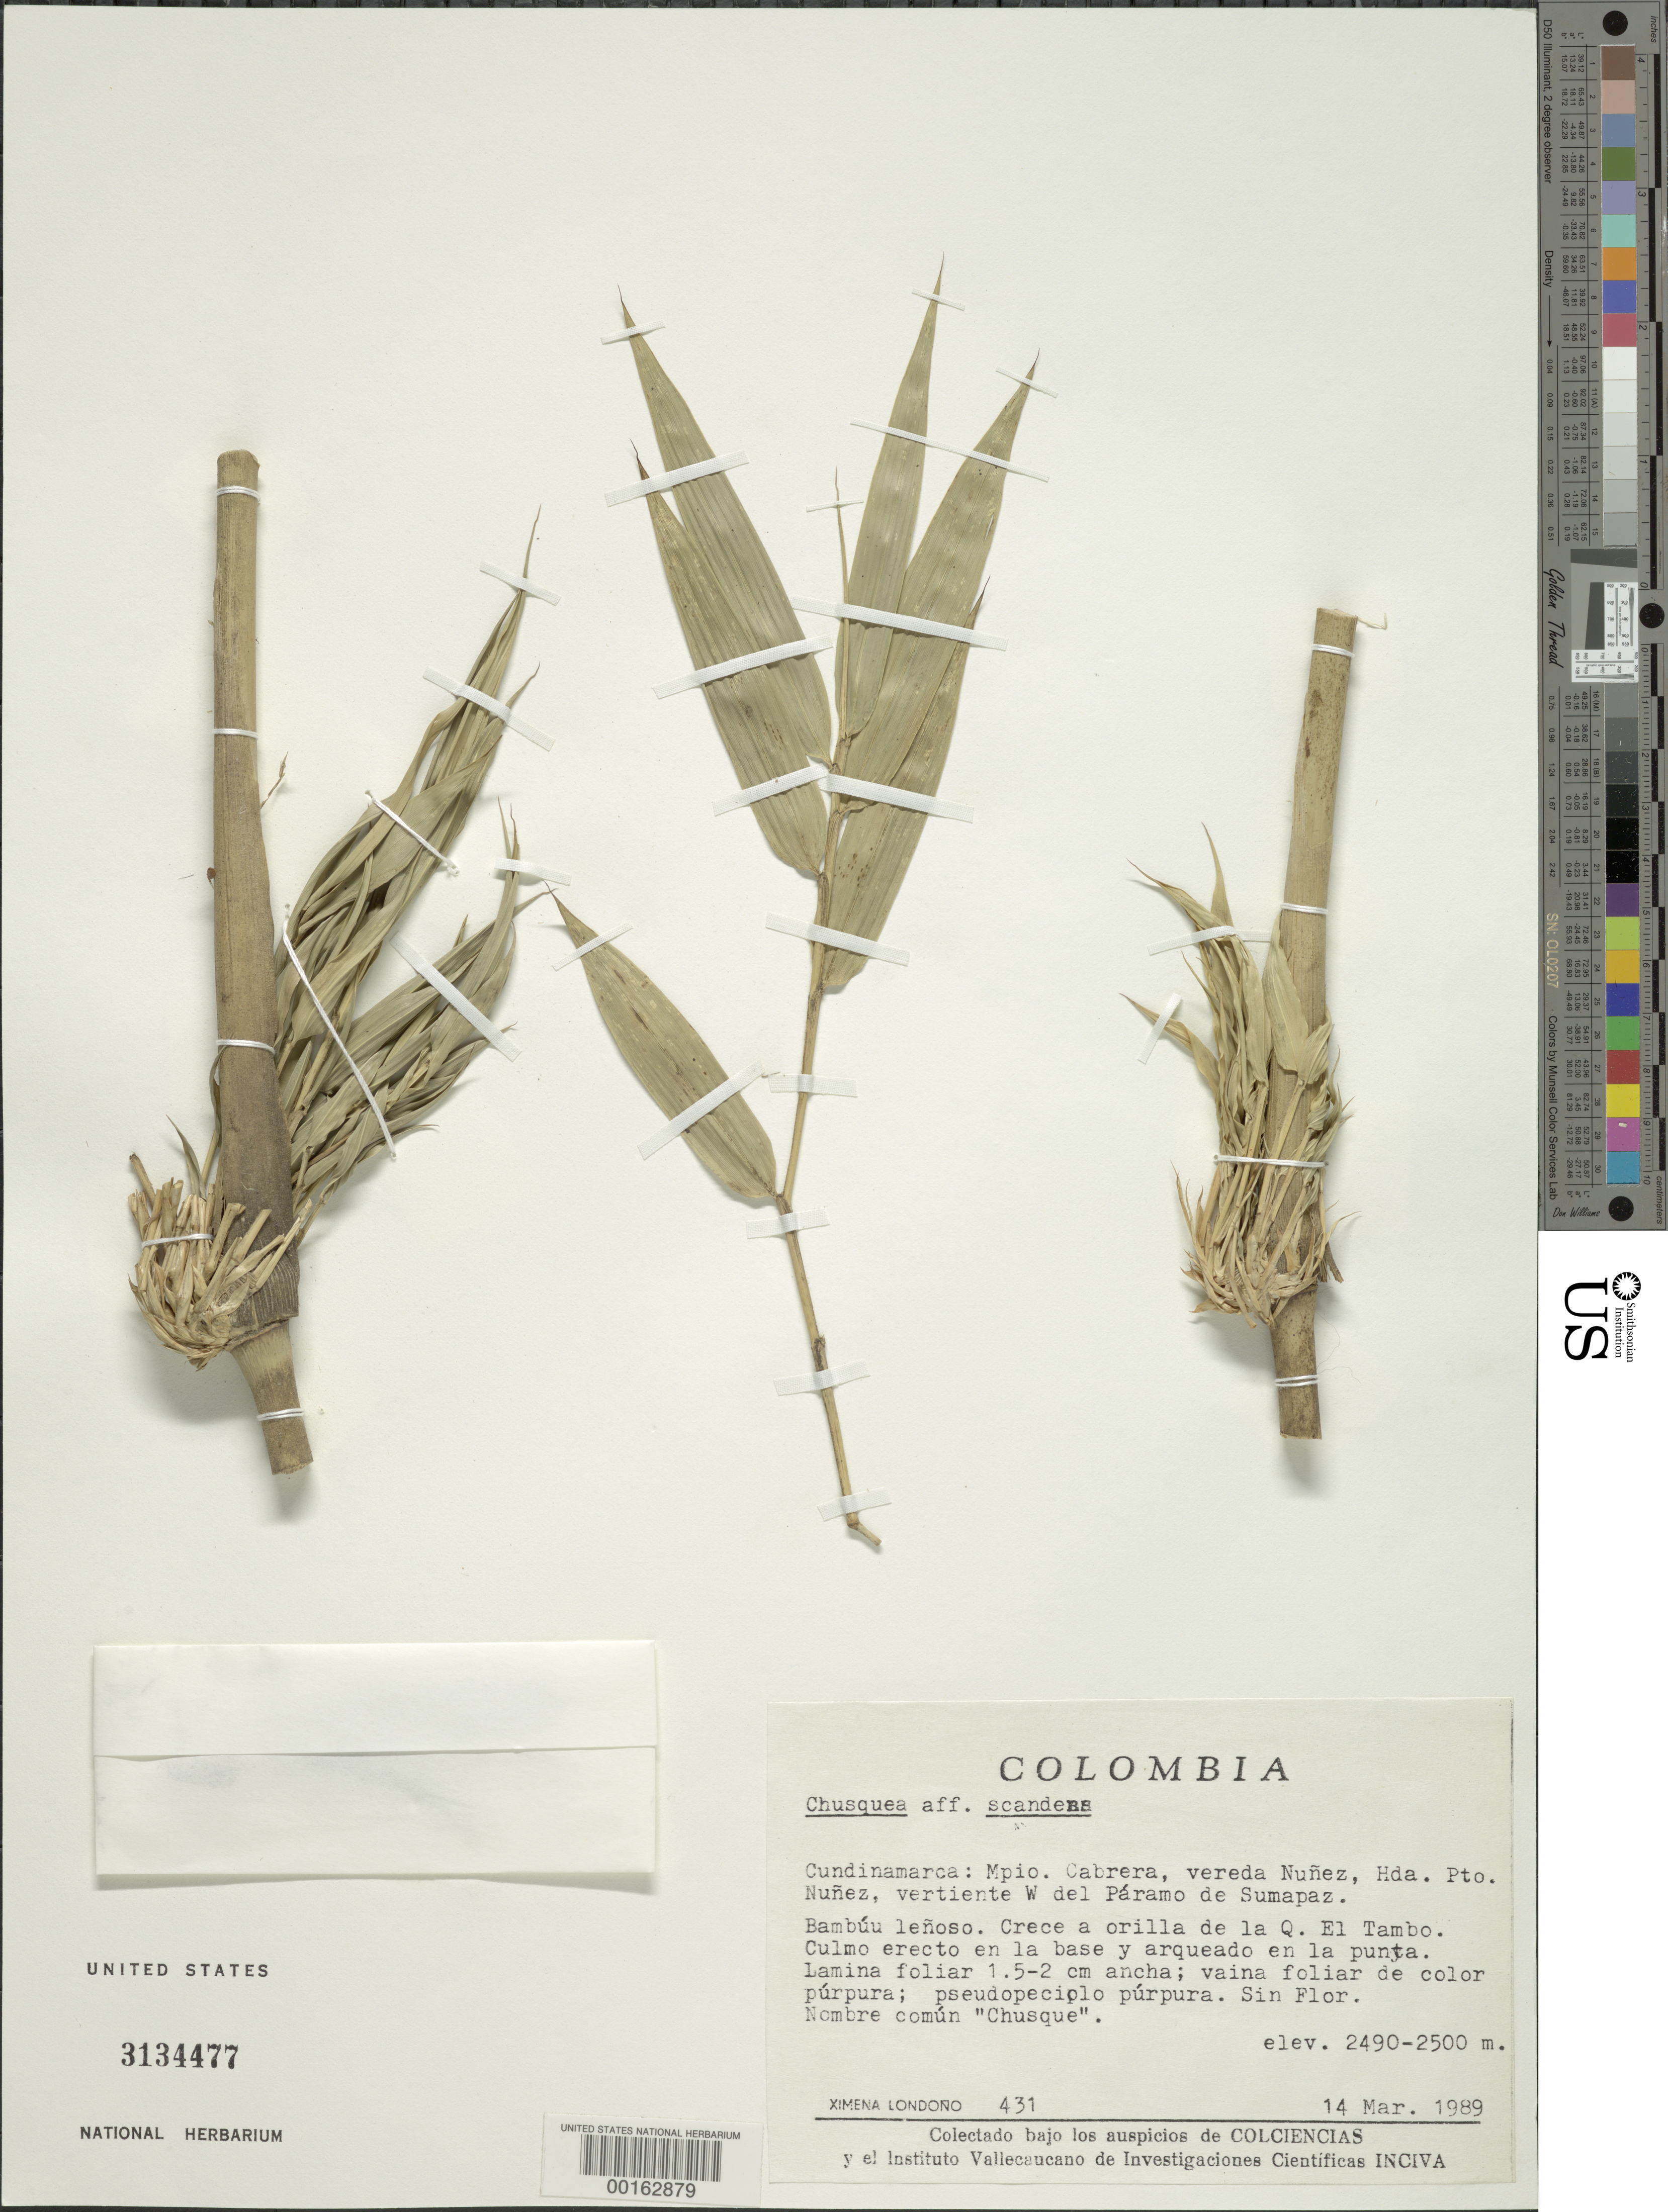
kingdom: Plantae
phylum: Tracheophyta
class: Liliopsida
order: Poales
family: Poaceae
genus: Chusquea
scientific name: Chusquea scandens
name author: Kunth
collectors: X. Londoño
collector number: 431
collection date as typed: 14 Mar 1989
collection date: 1989-03-14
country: Colombia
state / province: Cundinamarca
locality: Mun. Cabrera, Vereda Nunez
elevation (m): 2490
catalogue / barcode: US 3134477